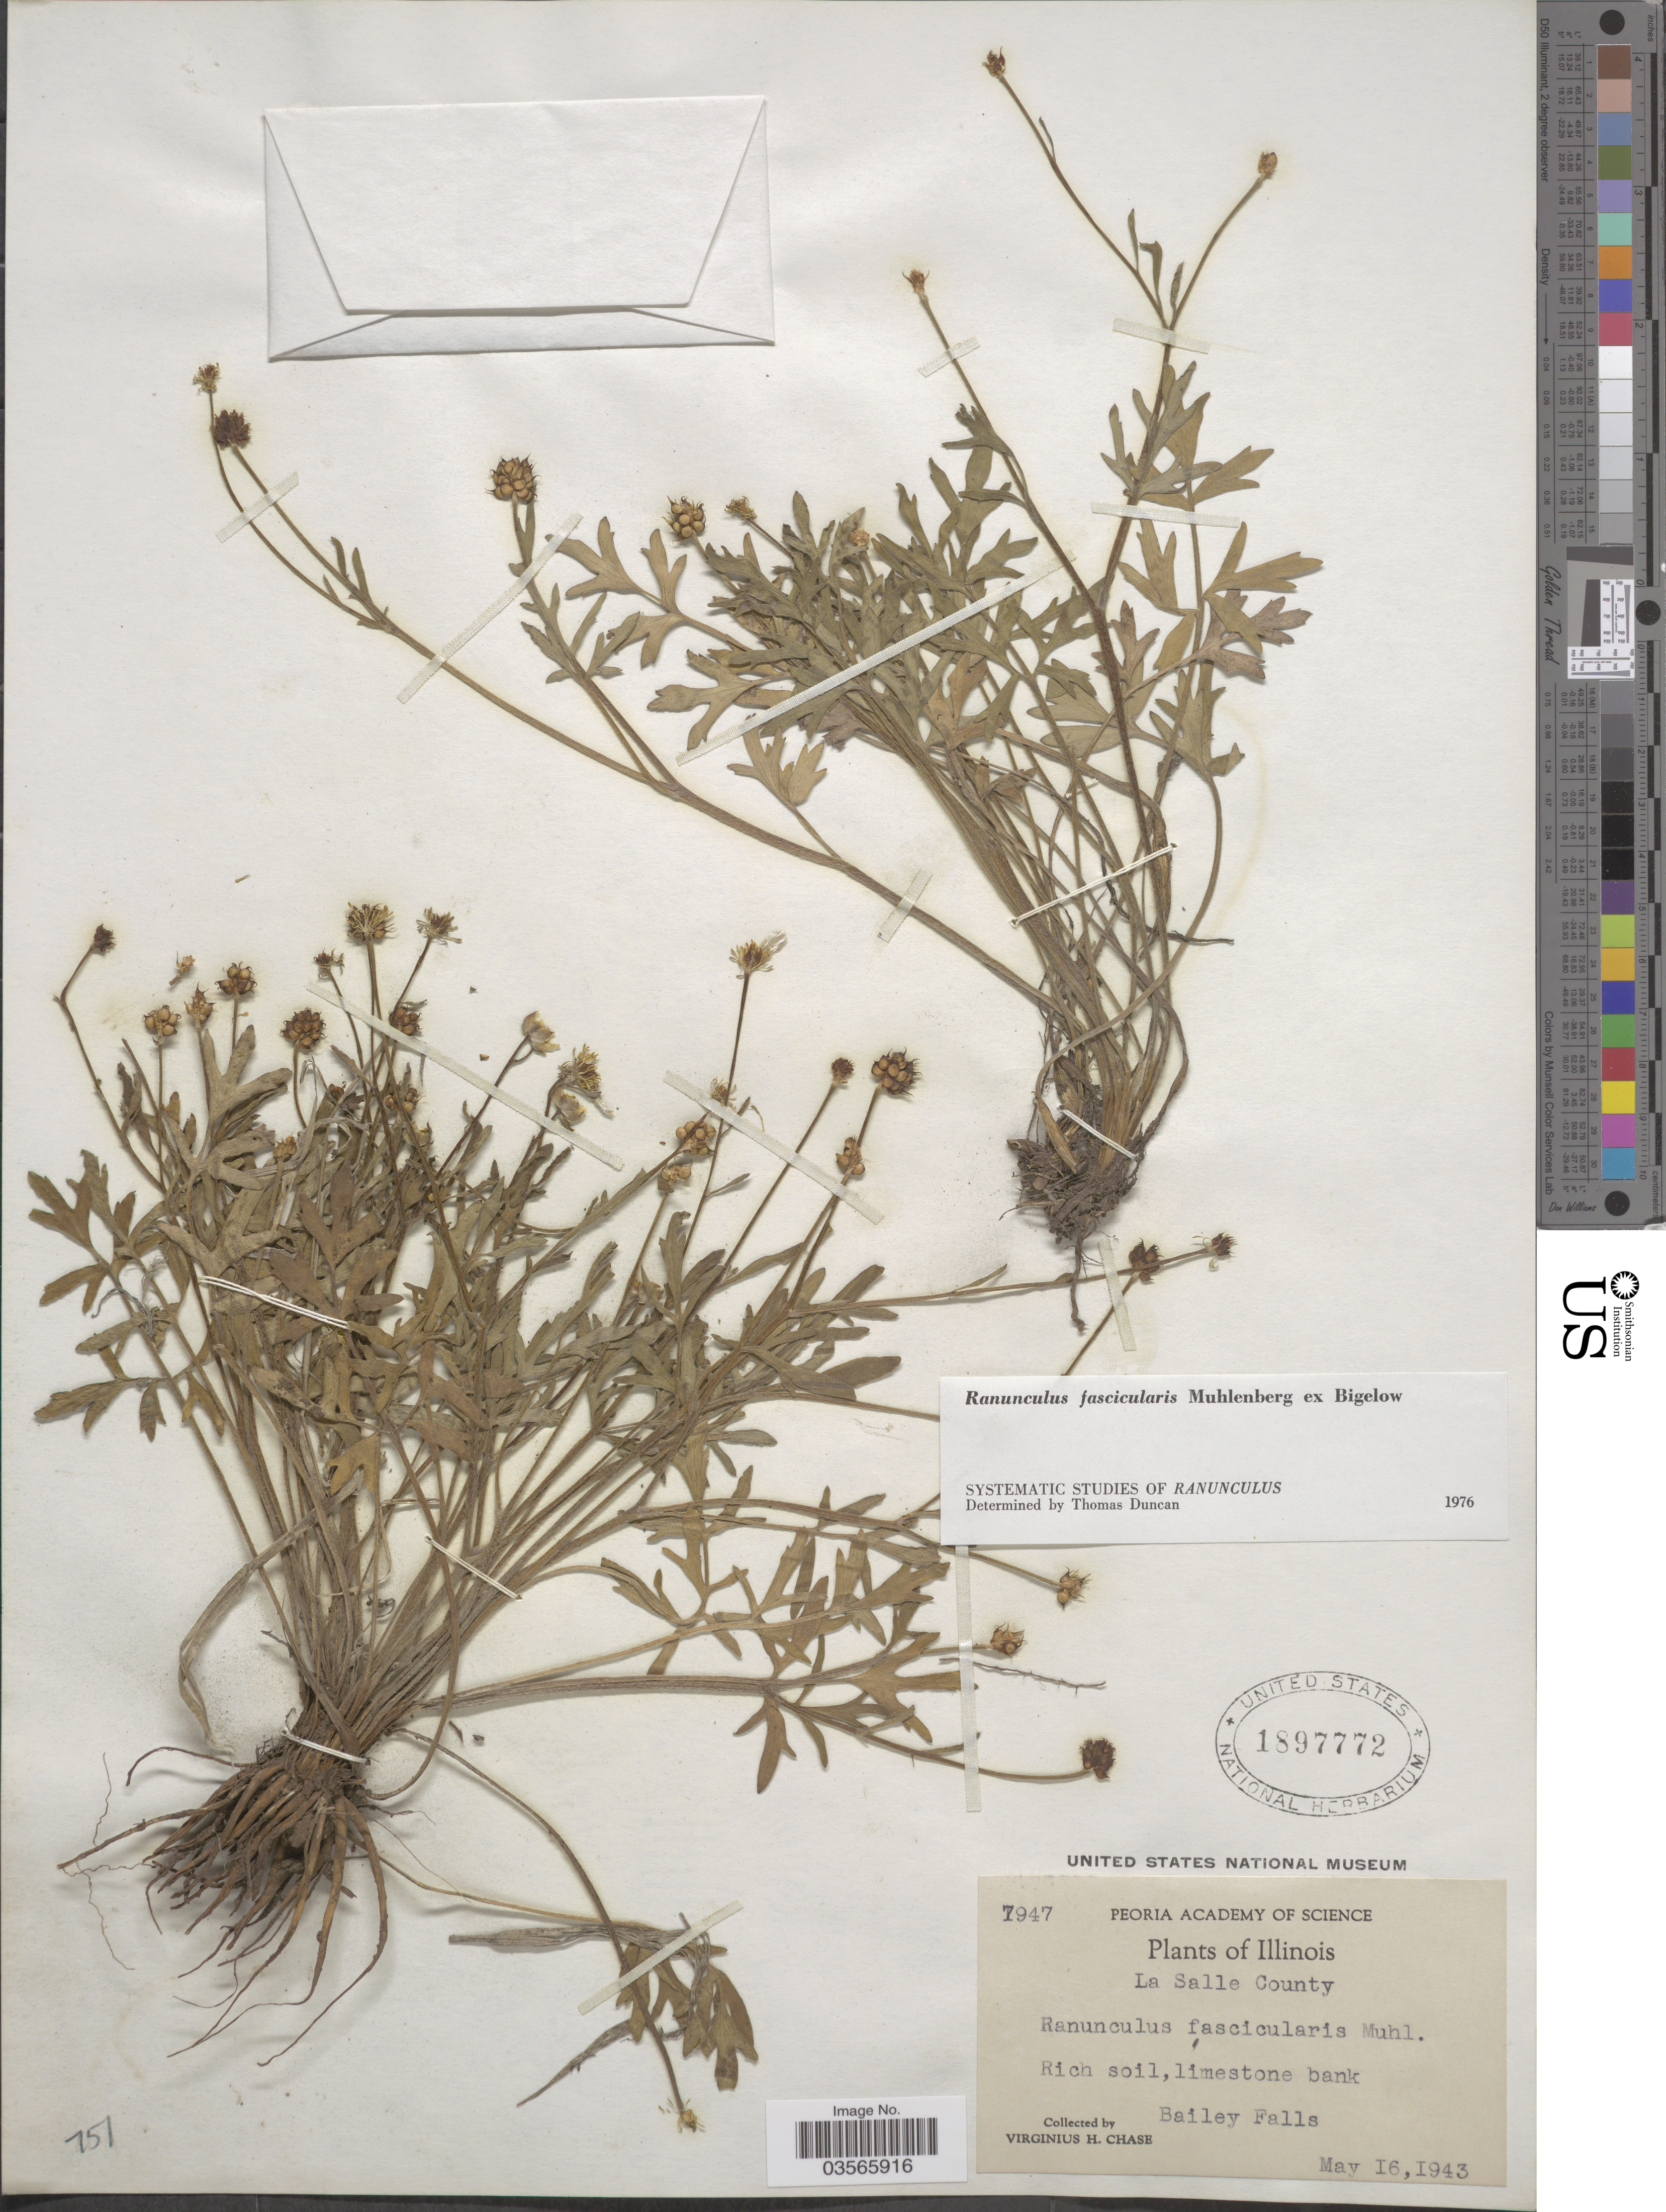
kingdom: Plantae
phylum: Tracheophyta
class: Magnoliopsida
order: Ranunculales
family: Ranunculaceae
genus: Ranunculus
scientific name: Ranunculus fascicularis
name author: Muhl. ex Bigelow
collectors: V. H. Chase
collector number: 7947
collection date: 1943-05-16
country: United States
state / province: Illinois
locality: La Salle County. Bailey Falls.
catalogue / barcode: US 1897772